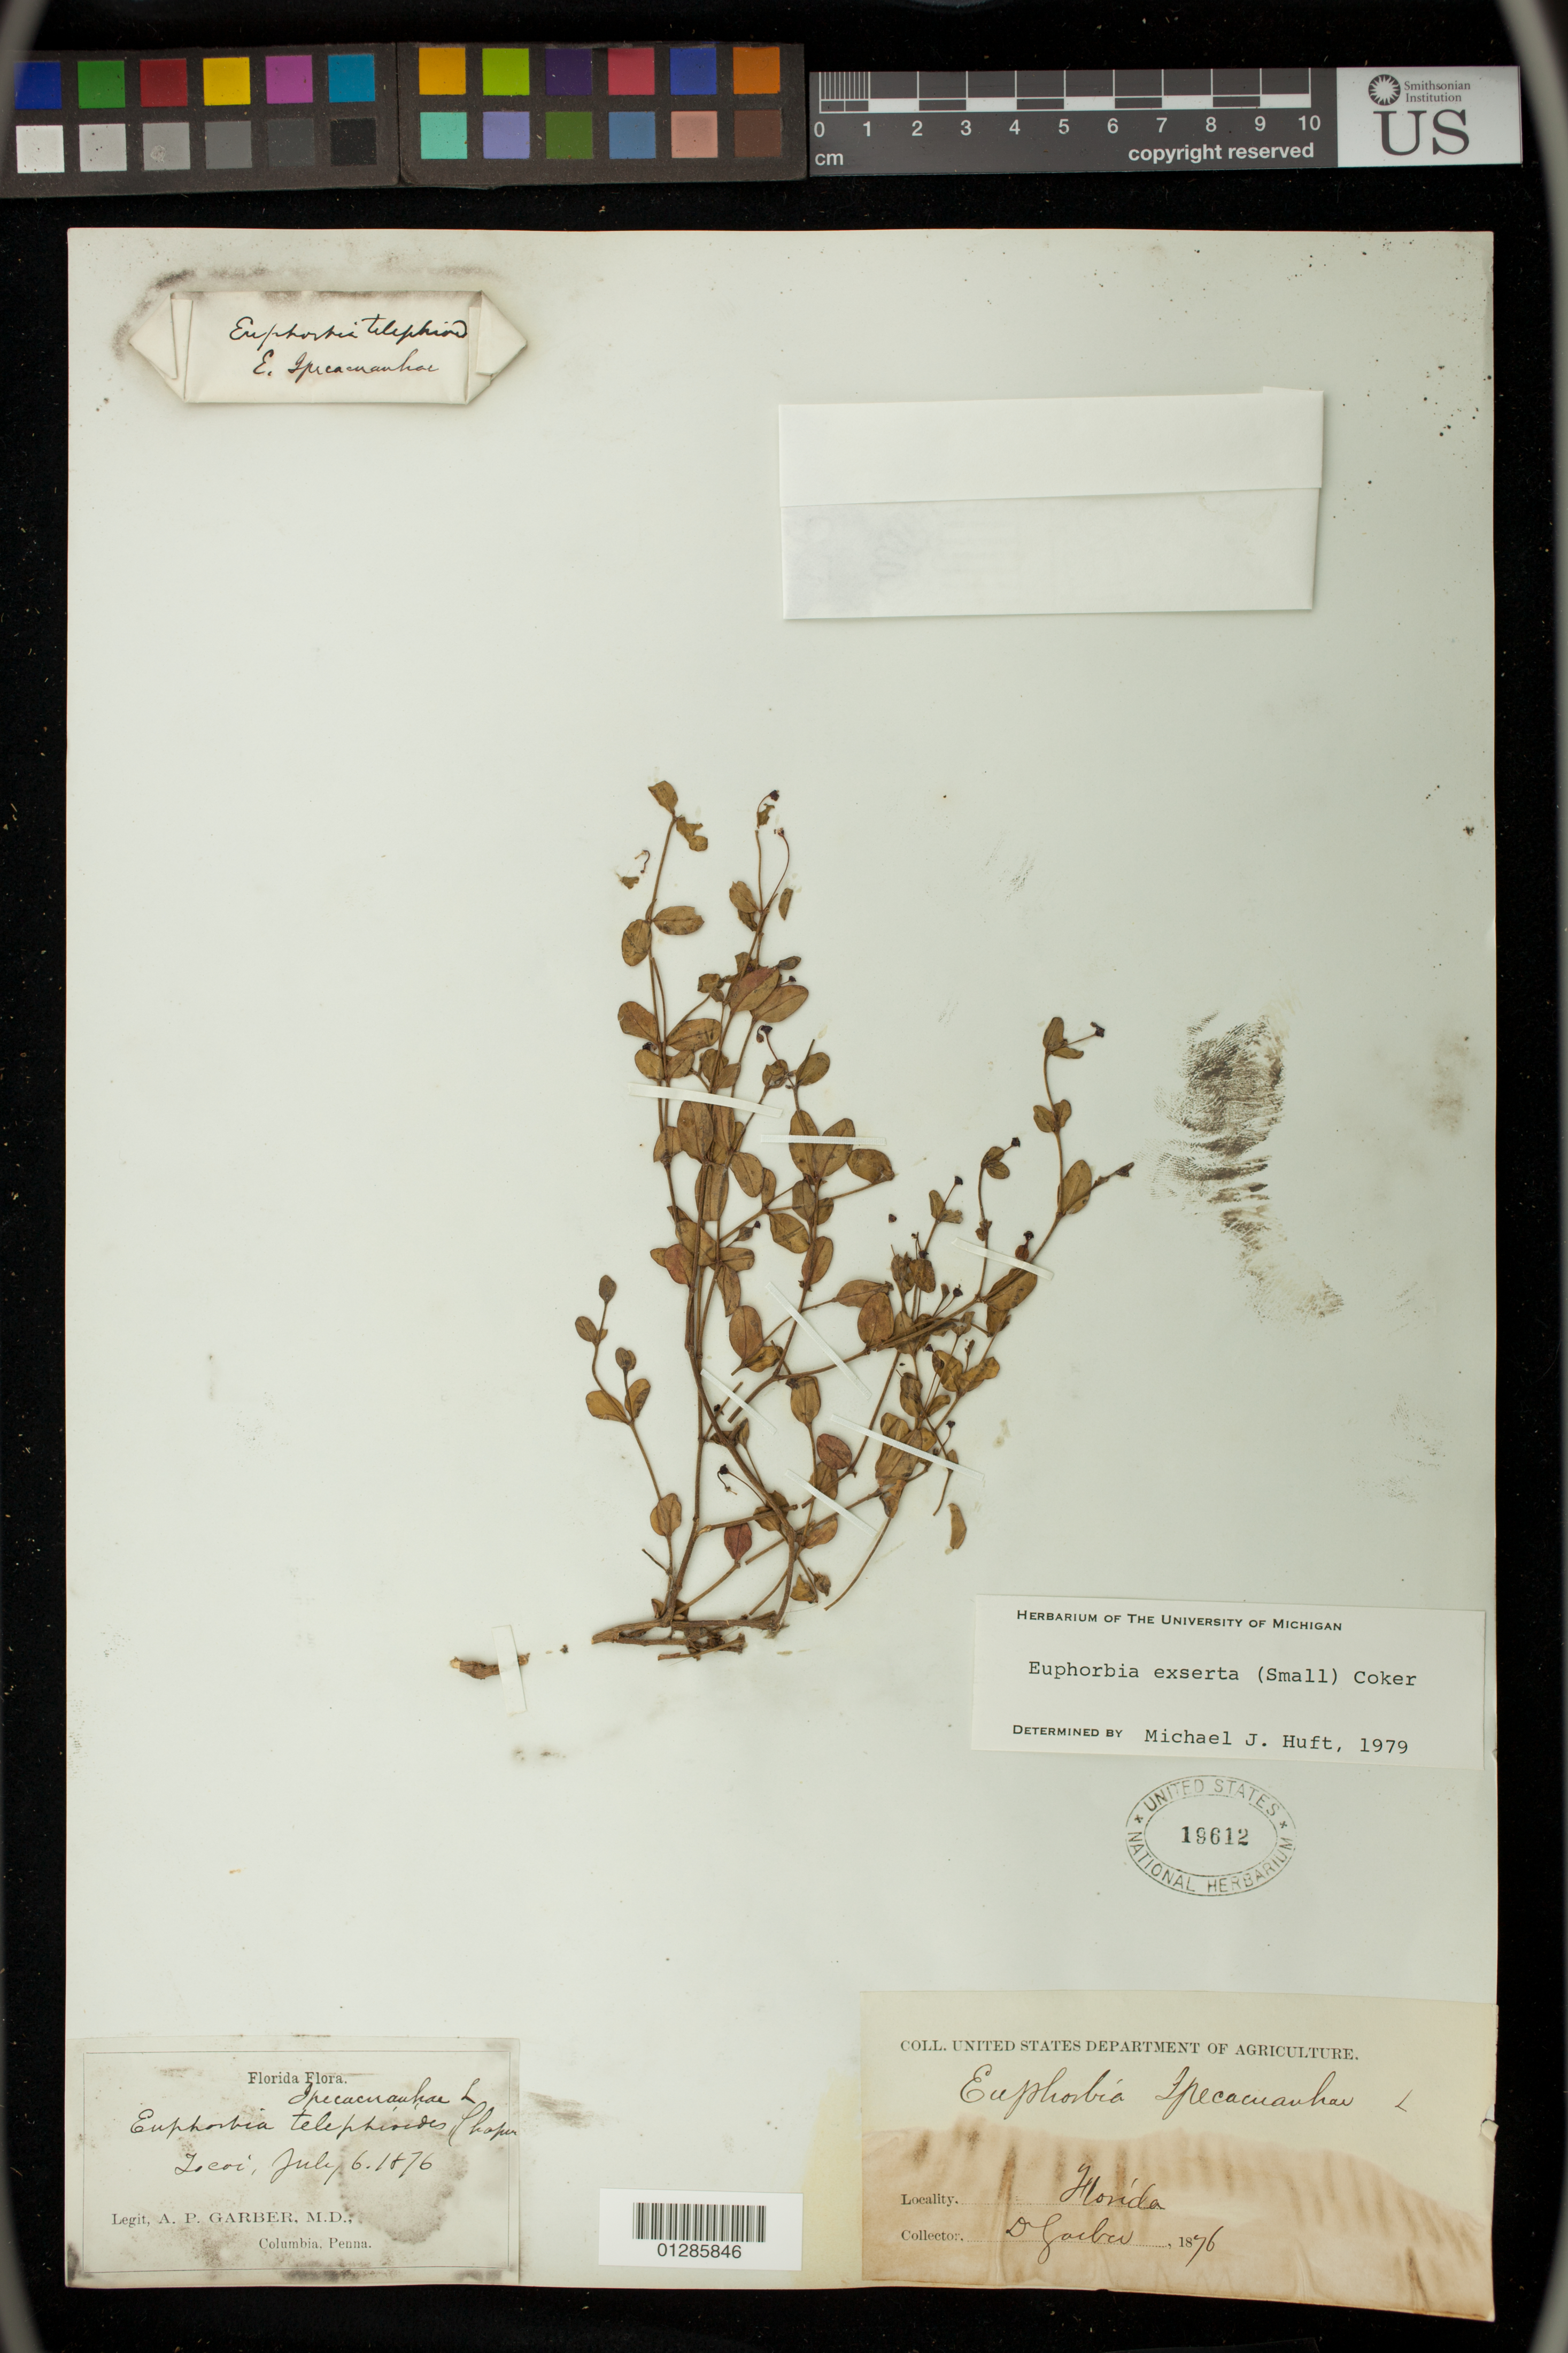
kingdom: Plantae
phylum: Tracheophyta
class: Magnoliopsida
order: Malpighiales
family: Euphorbiaceae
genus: Euphorbia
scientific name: Euphorbia exserta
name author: (Small) Coker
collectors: A. P. Garber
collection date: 1876-07-06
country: United States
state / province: Florida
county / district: Saint Johns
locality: Tocoi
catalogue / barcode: US 19612